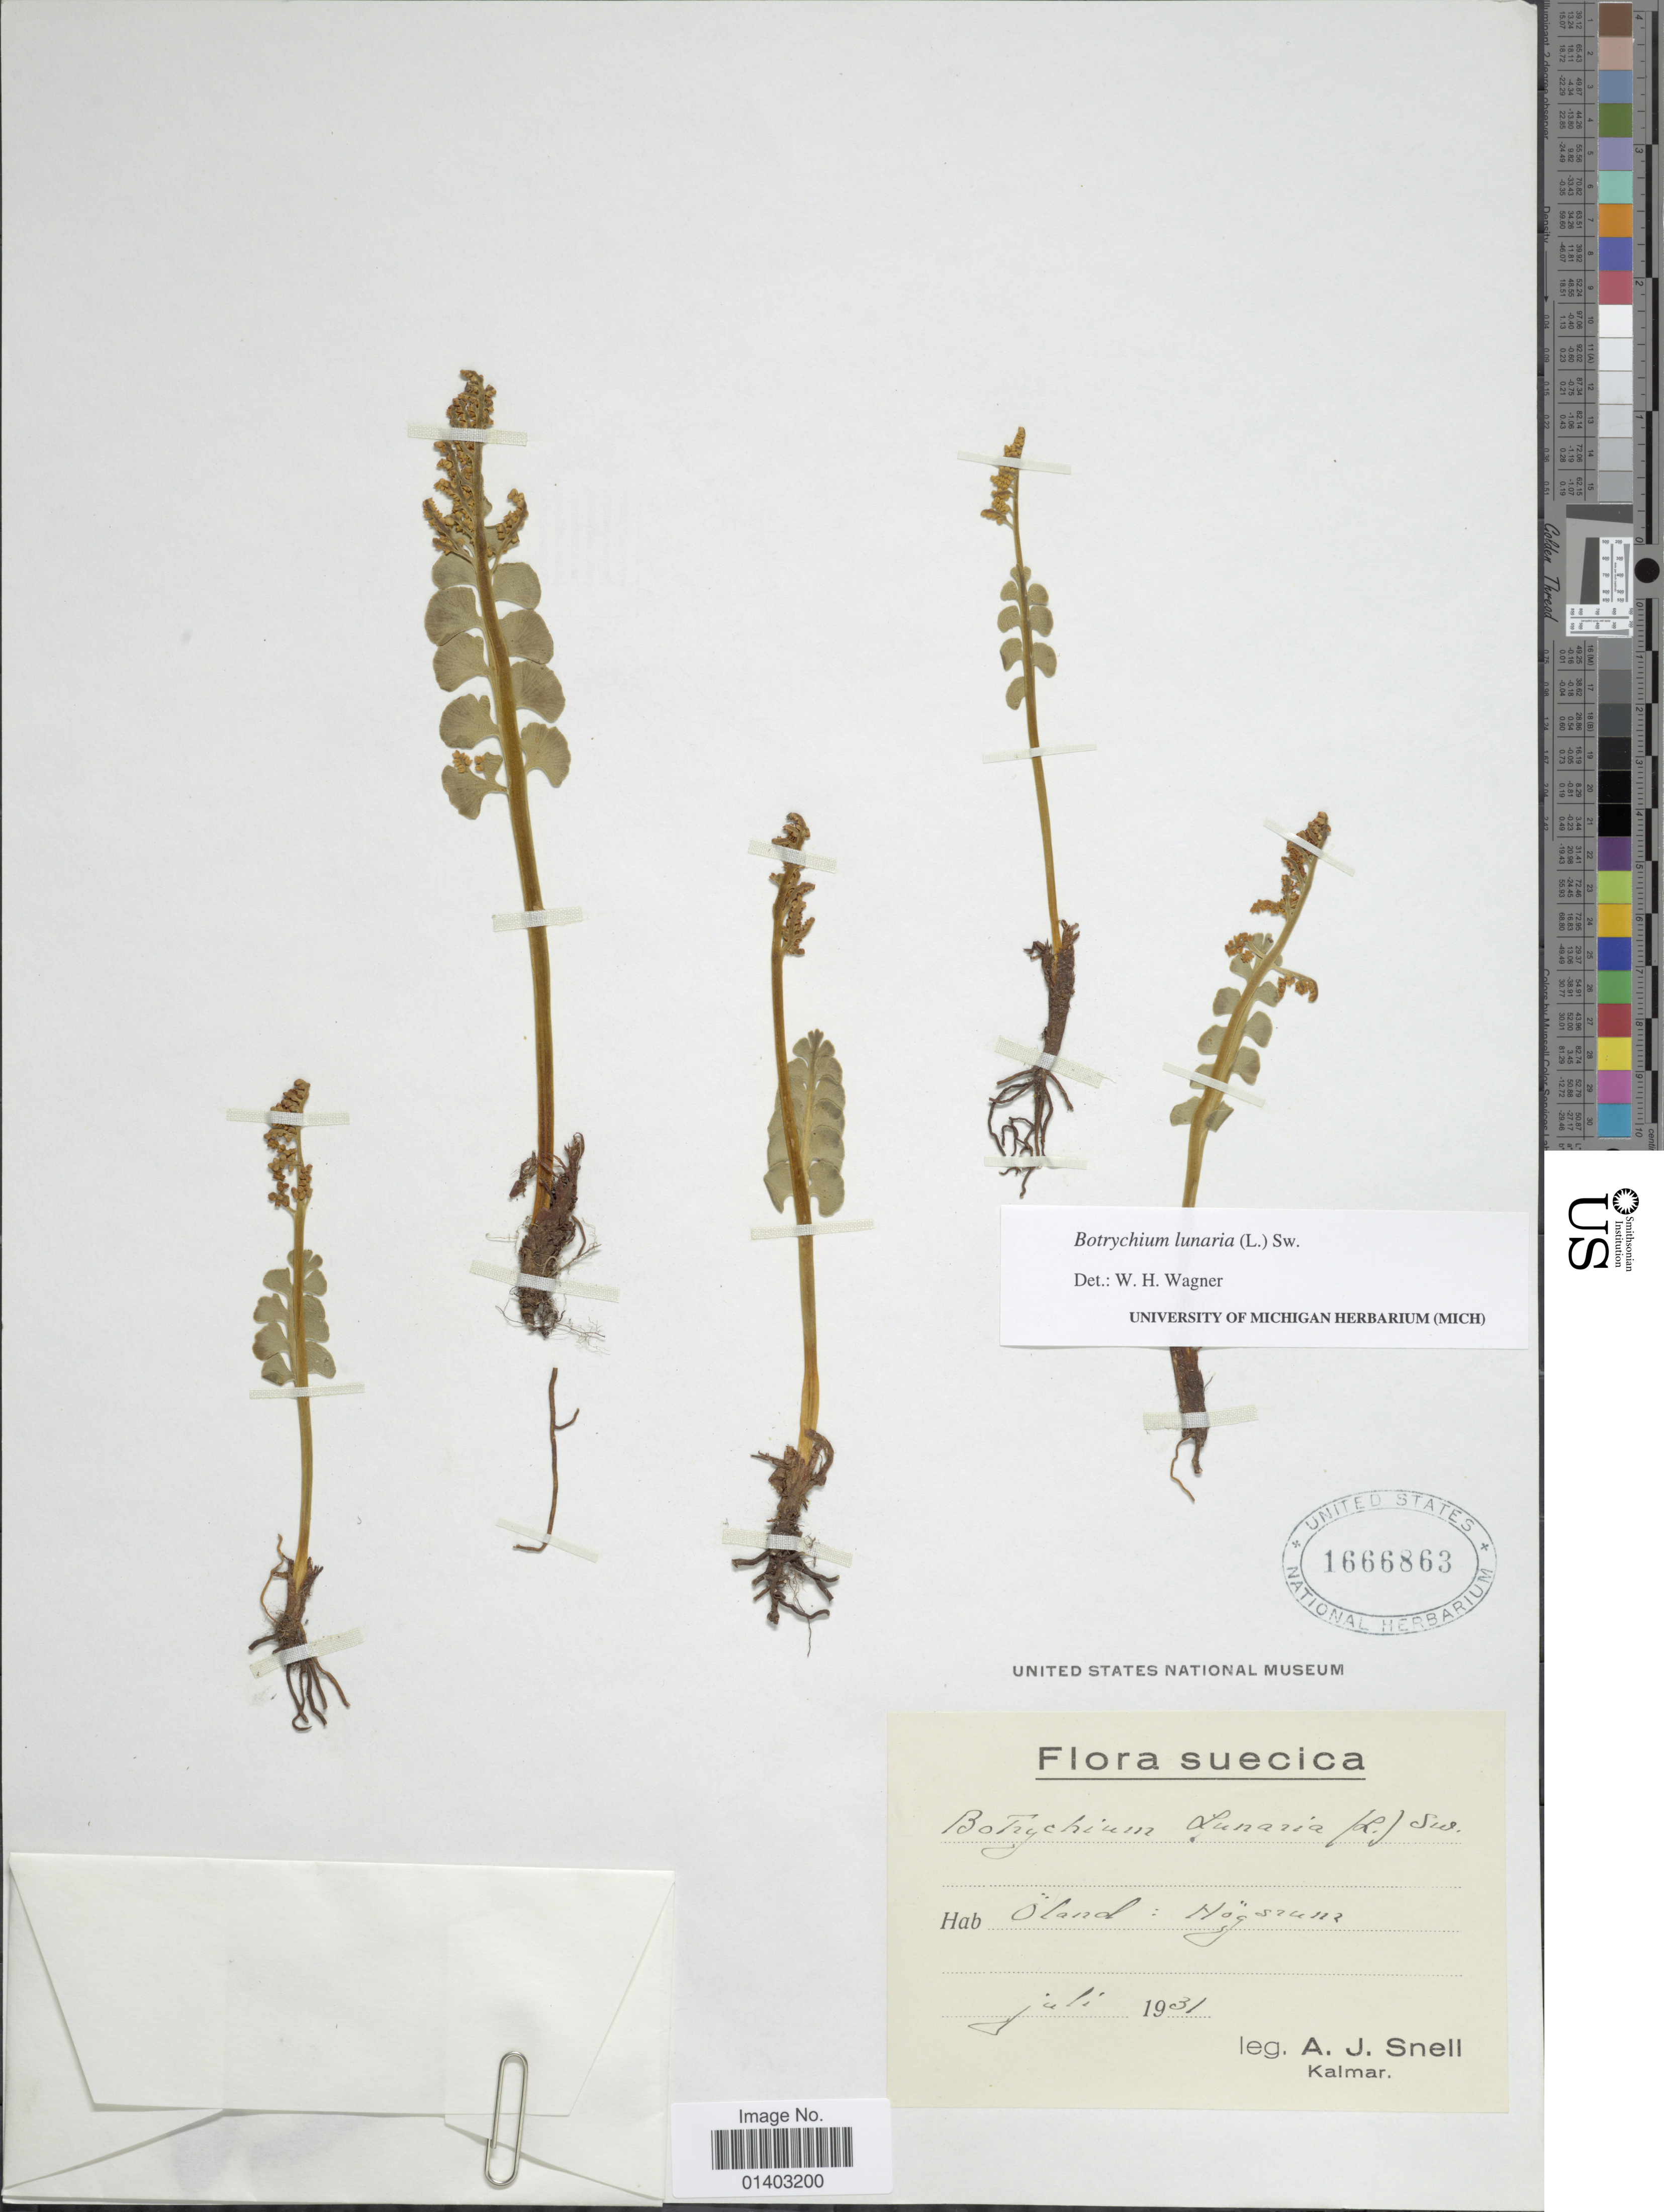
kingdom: Plantae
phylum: Tracheophyta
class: Polypodiopsida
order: Ophioglossales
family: Ophioglossaceae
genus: Botrychium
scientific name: Botrychium lunaria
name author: (L.) Sw.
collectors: A. Snell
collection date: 1931-07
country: Sweden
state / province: Kalmar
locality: Öland. Högsrum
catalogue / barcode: US 1666863